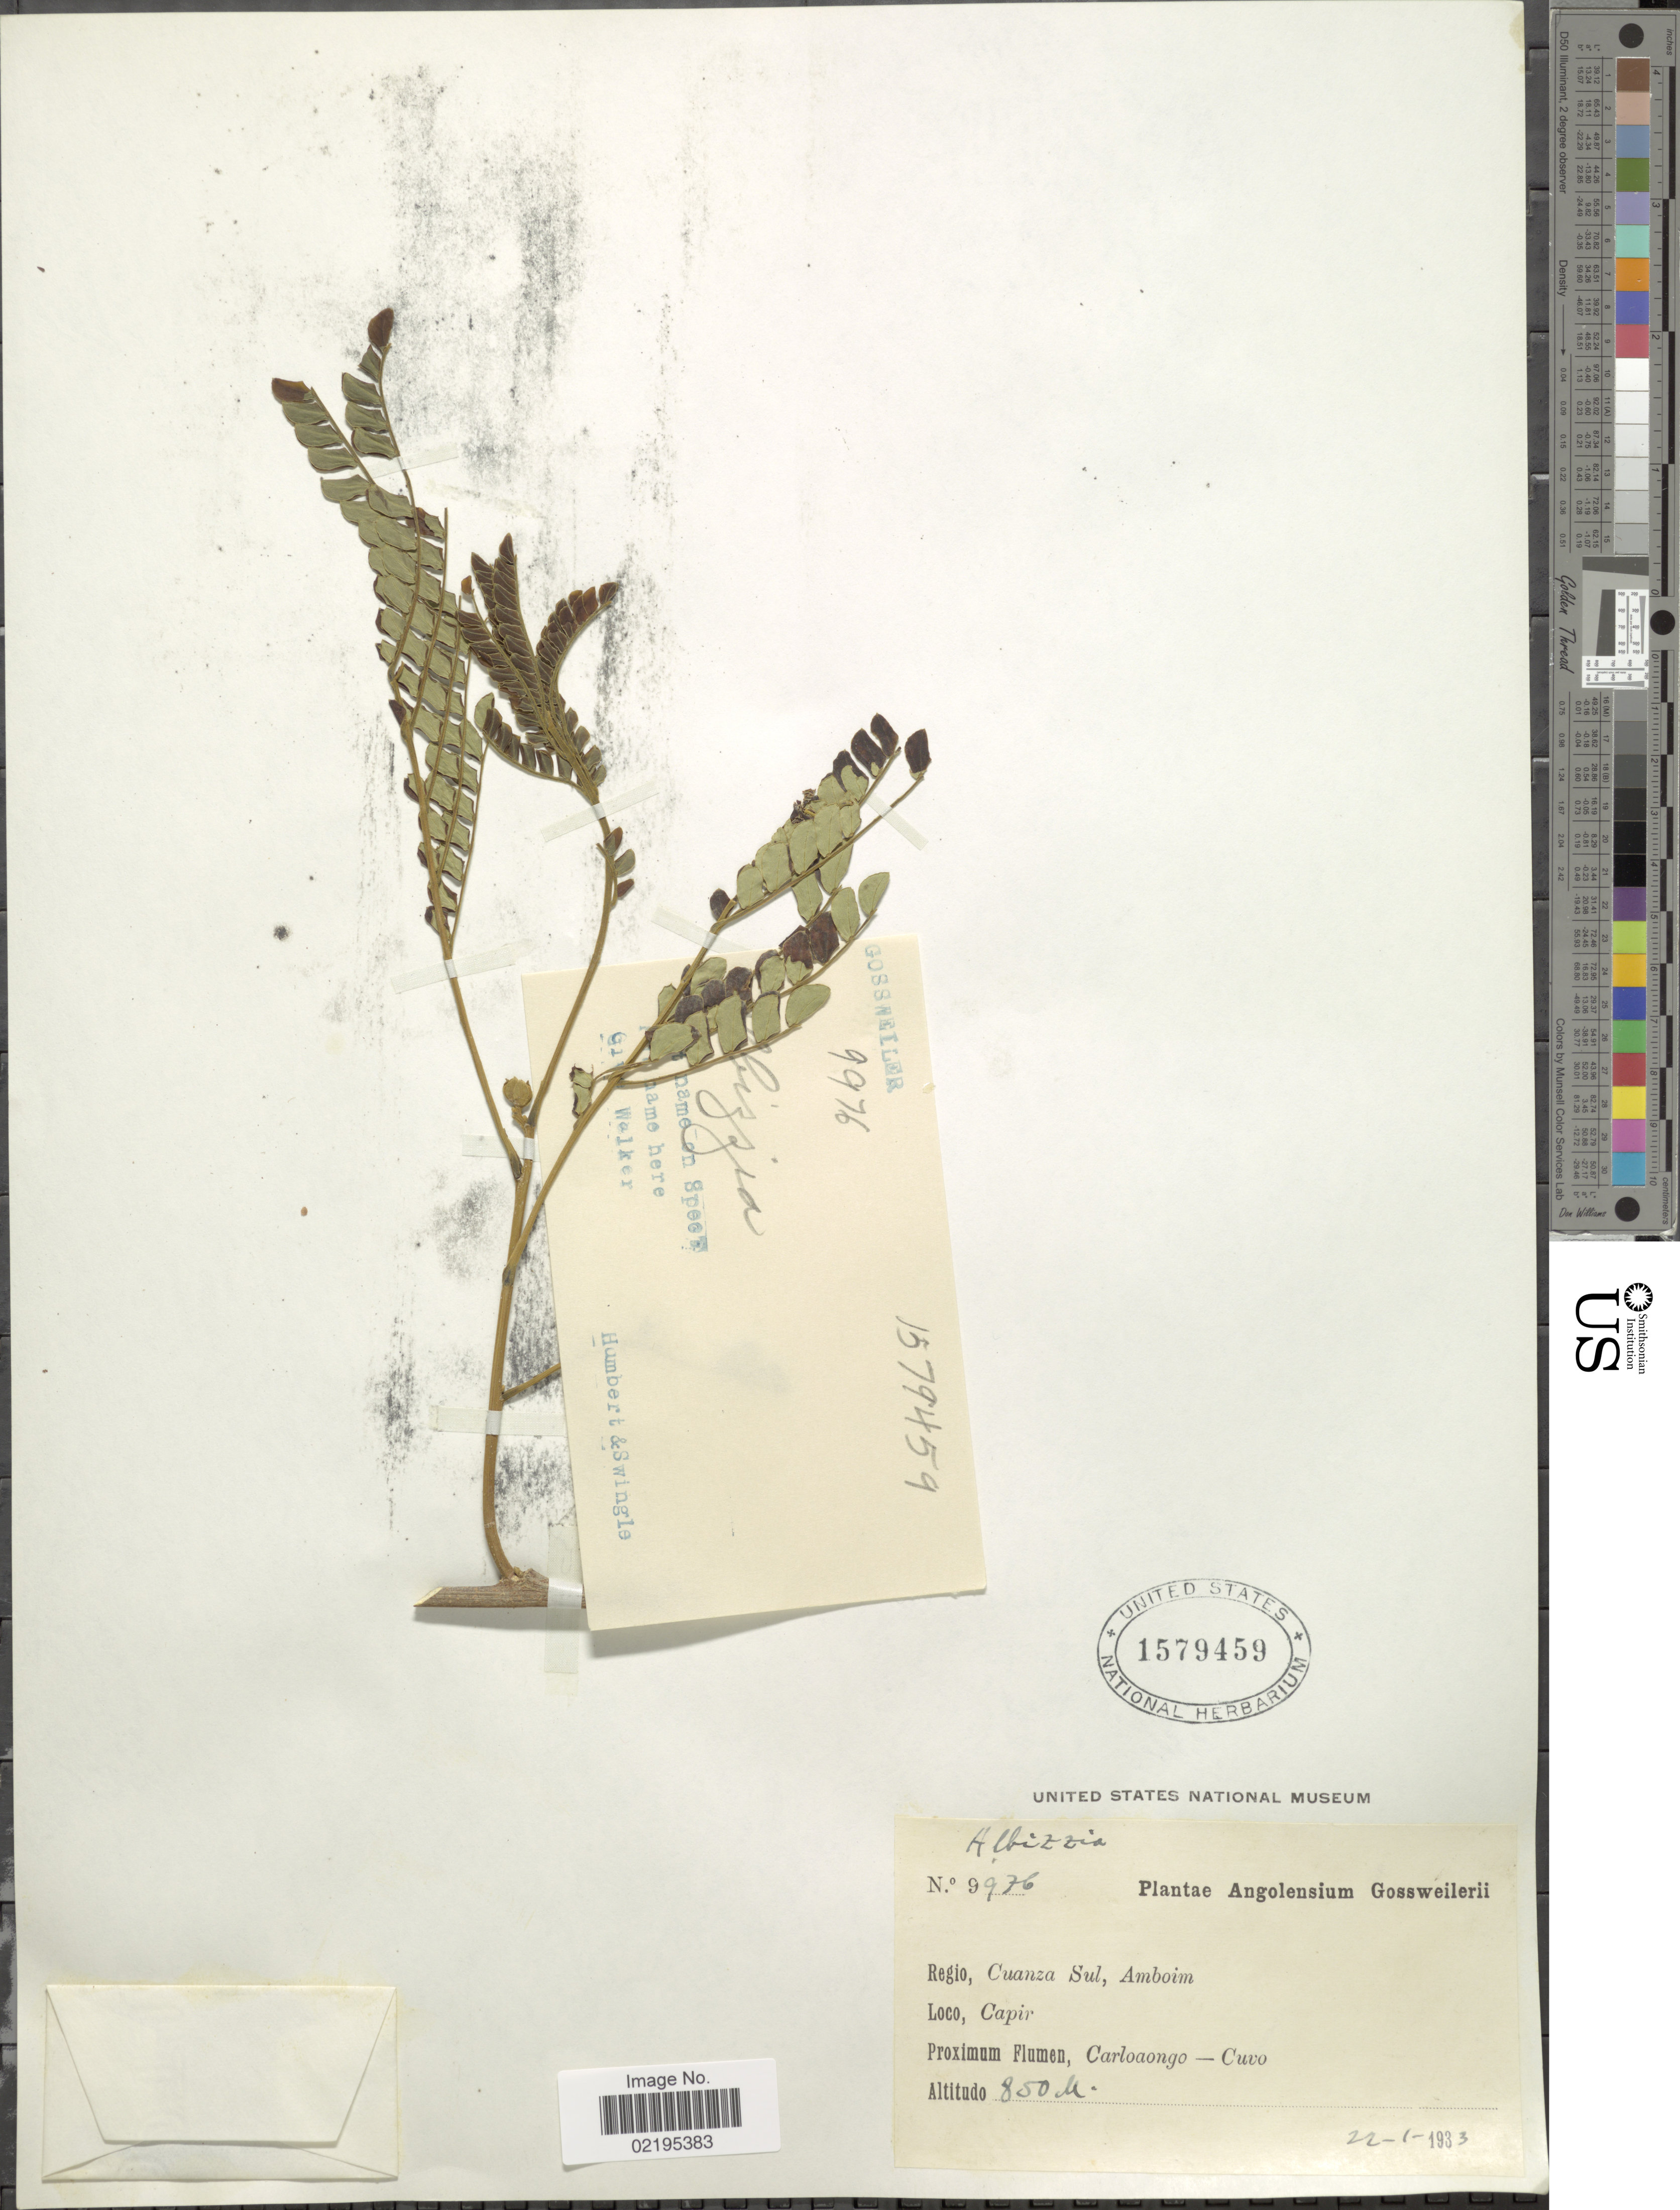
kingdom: Plantae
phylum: Tracheophyta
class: Magnoliopsida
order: Fabales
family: Fabaceae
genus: Albizia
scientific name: Albizia sp.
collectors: Gossweiler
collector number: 9976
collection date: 1983-01-22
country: Angola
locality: Regio, Cuanza Sul, Amboim, Capir, Carloaongo - Cuvo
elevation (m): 850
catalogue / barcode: US 1579459